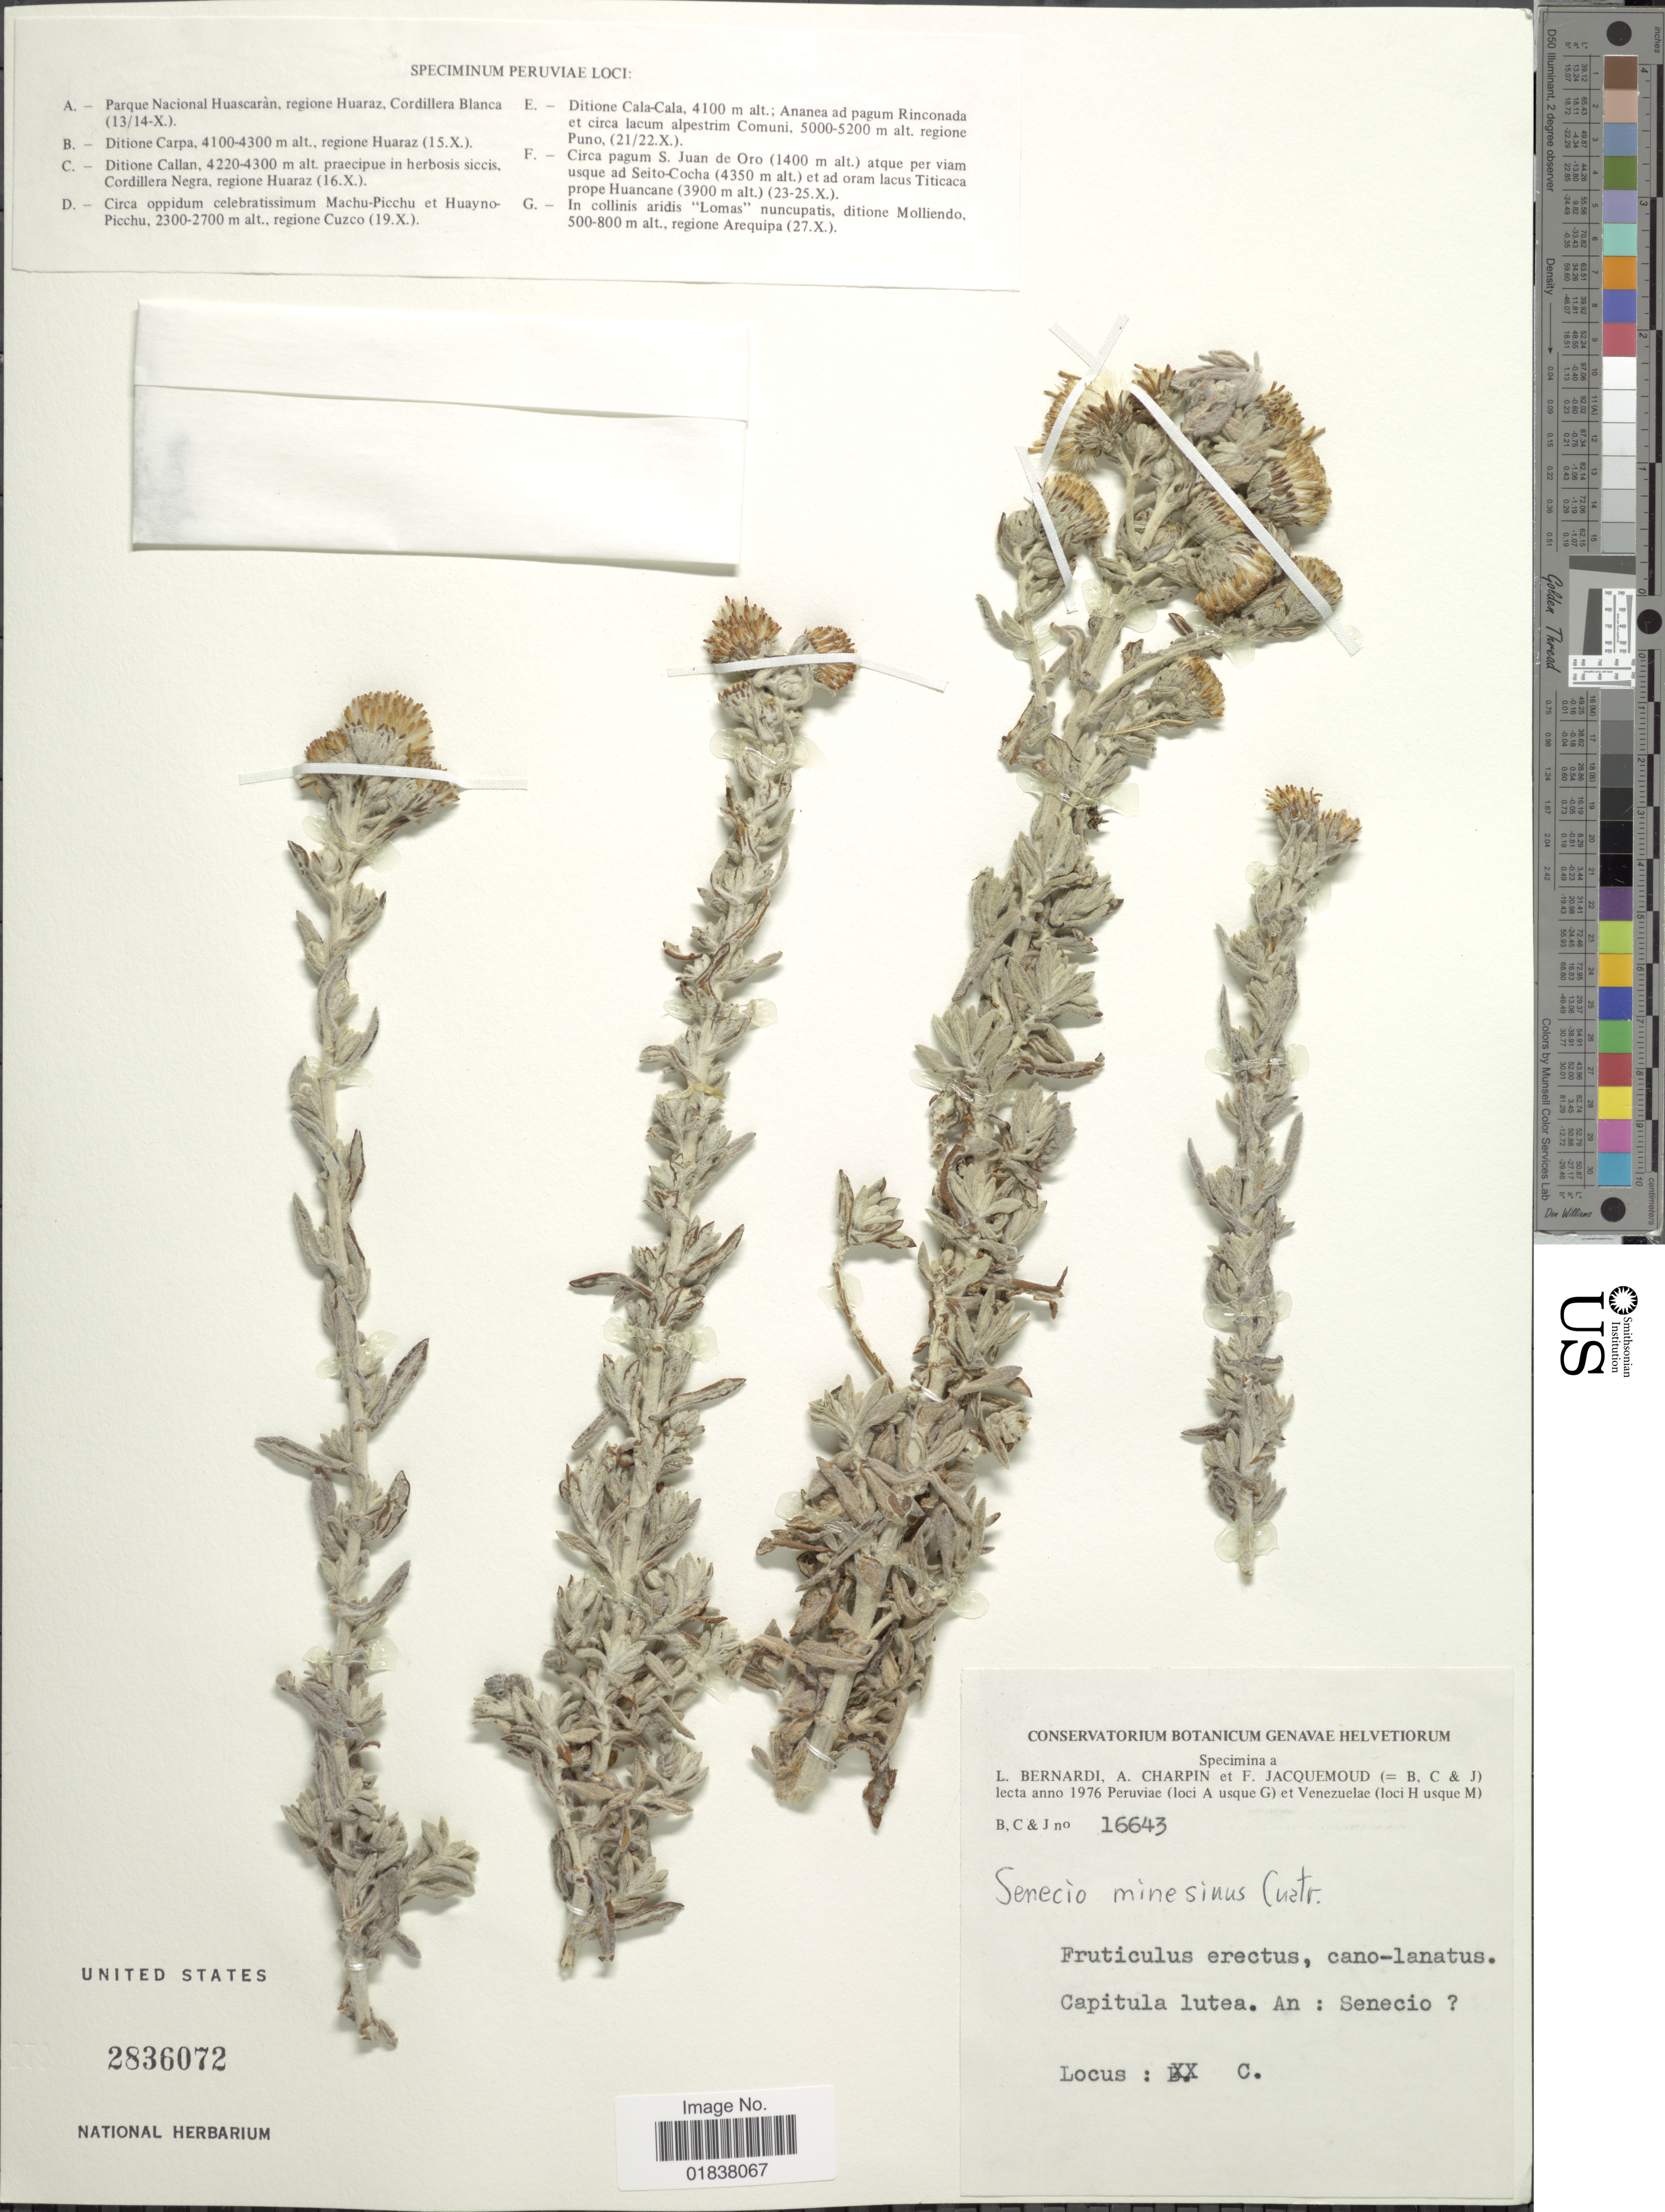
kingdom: Plantae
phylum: Tracheophyta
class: Magnoliopsida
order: Asterales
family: Asteraceae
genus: Senecio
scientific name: Senecio minesinus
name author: Cuatrec.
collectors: A. Charpin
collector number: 16643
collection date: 1976-10-16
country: Peru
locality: Ditione Callan, Cordillera Negra, regione Huaraz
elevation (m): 4220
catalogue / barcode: US 2836072